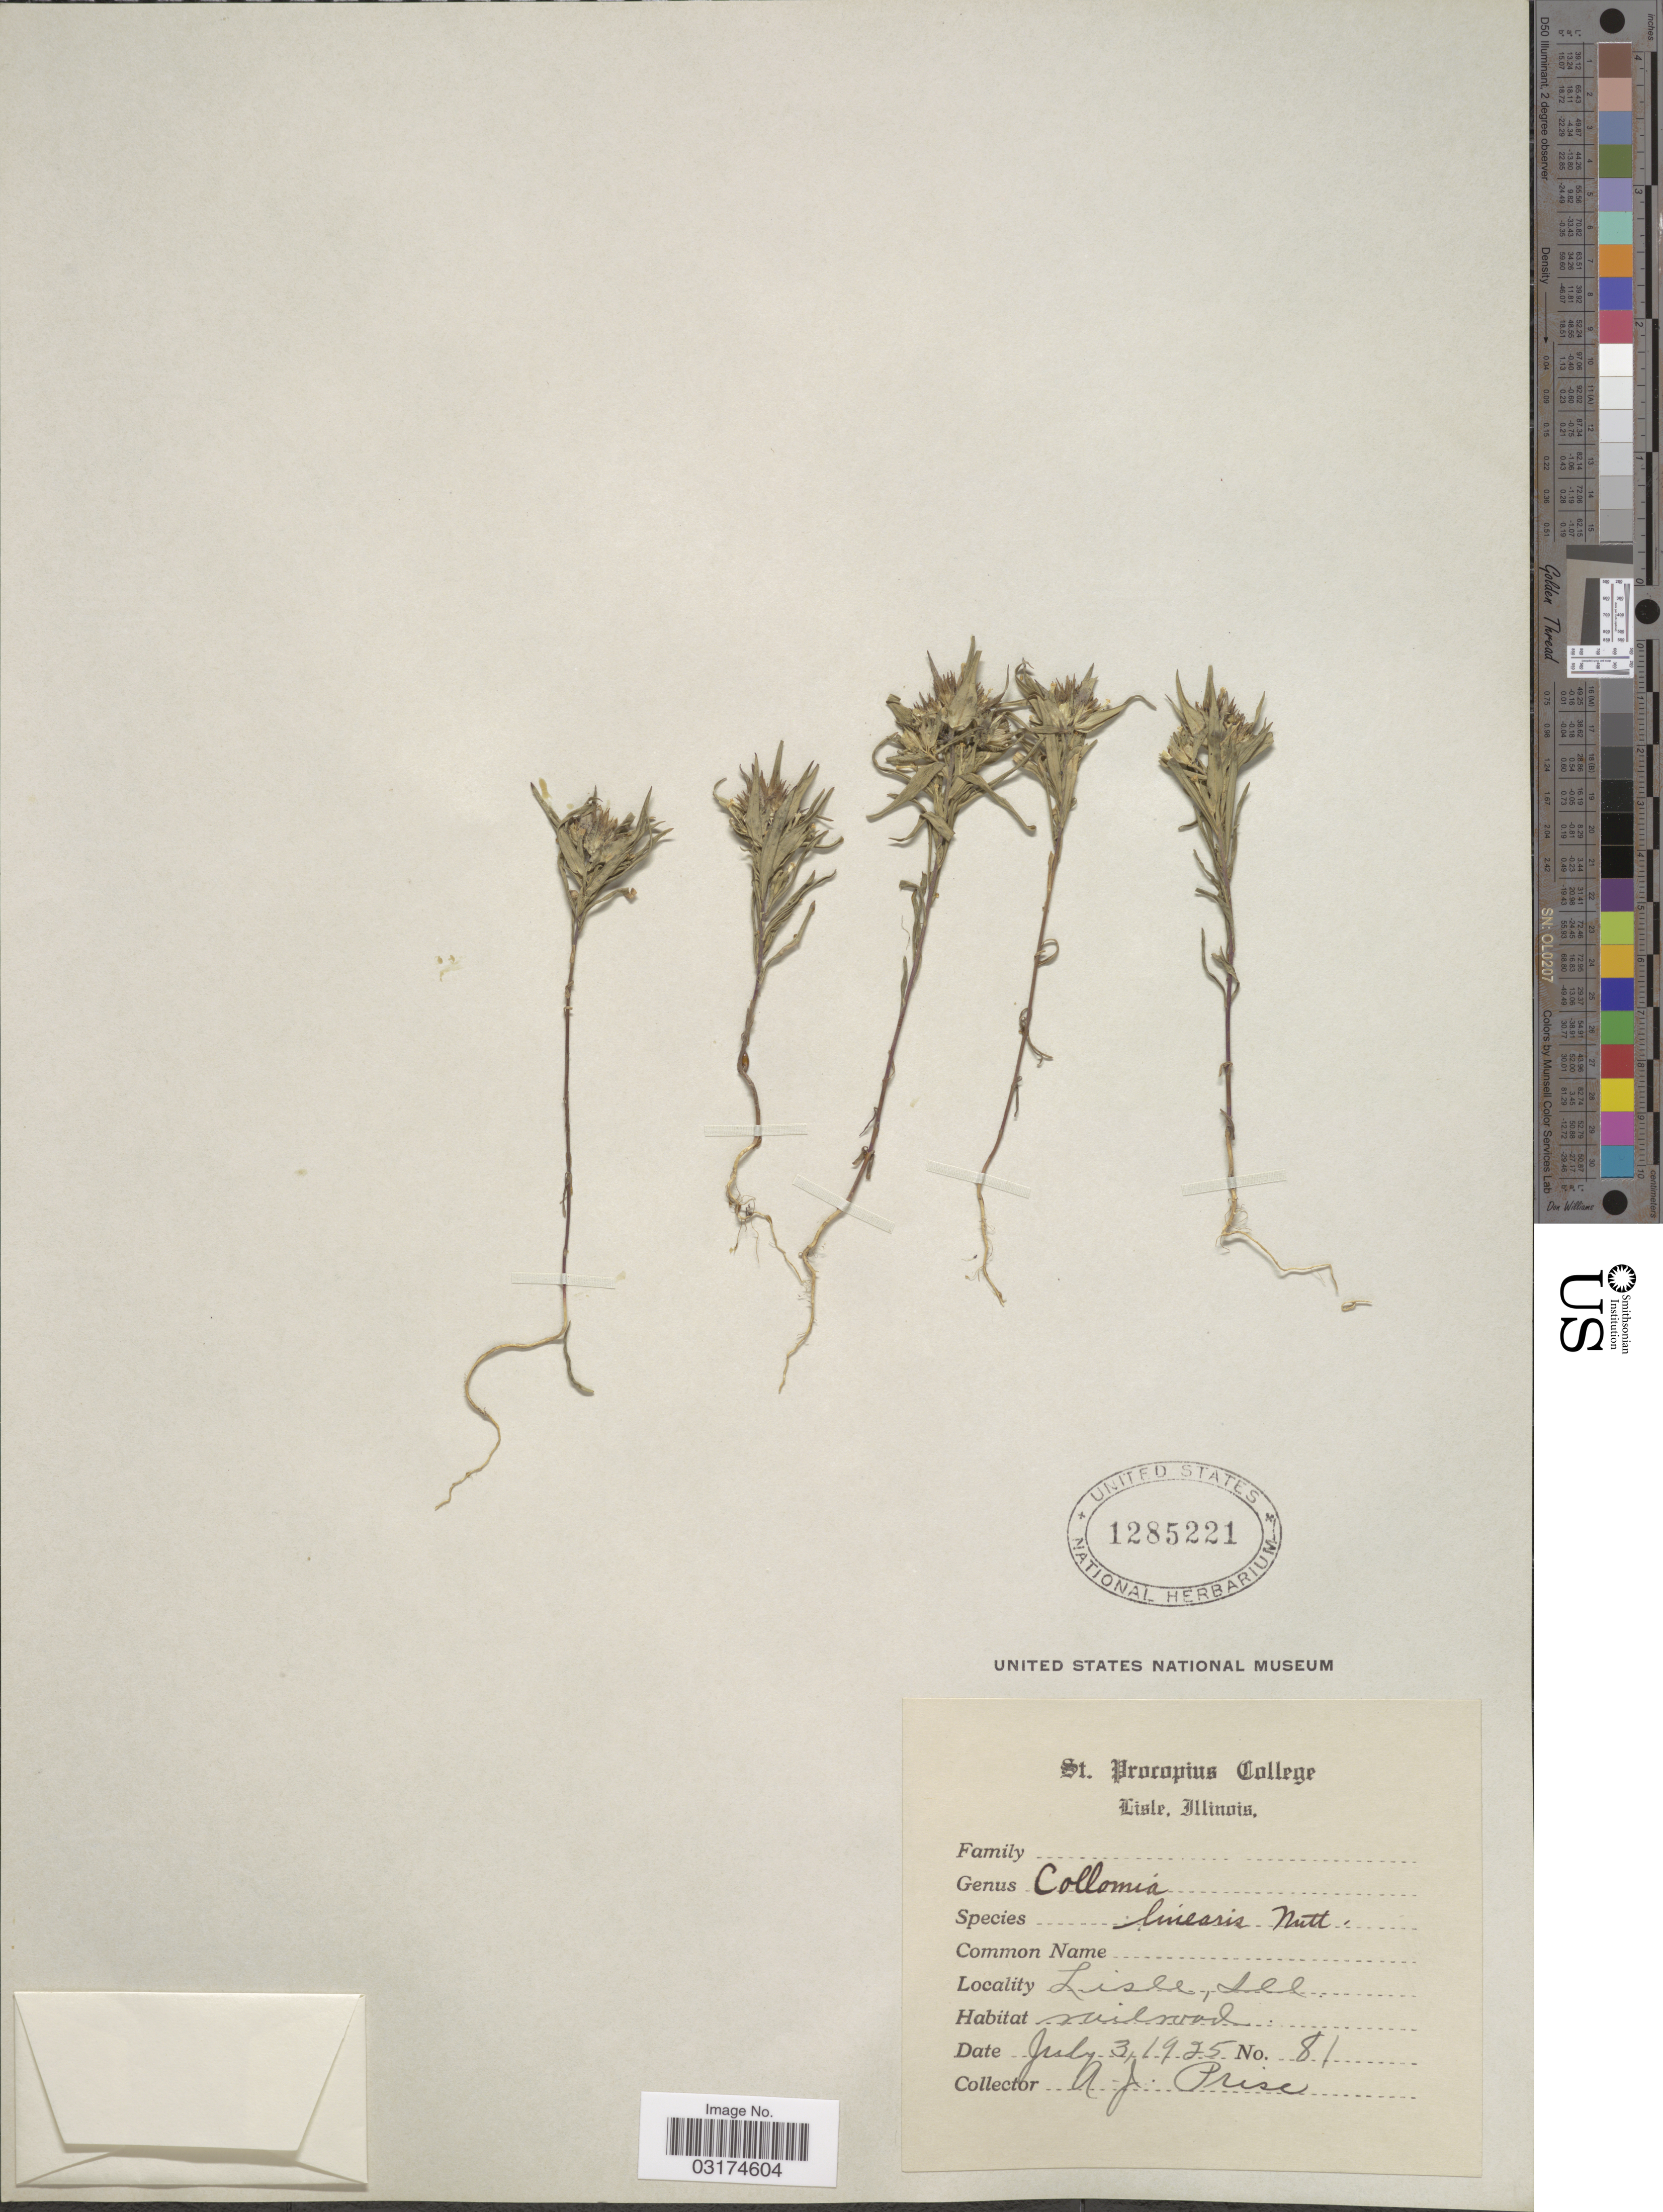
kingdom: Plantae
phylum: Tracheophyta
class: Magnoliopsida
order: Ericales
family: Polemoniaceae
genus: Collomia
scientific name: Collomia linearis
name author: Nutt.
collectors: A. J. Prisc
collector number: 81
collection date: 1925-07-03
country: United States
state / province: Illinois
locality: Lisle, ILL.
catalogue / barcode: US 1285221